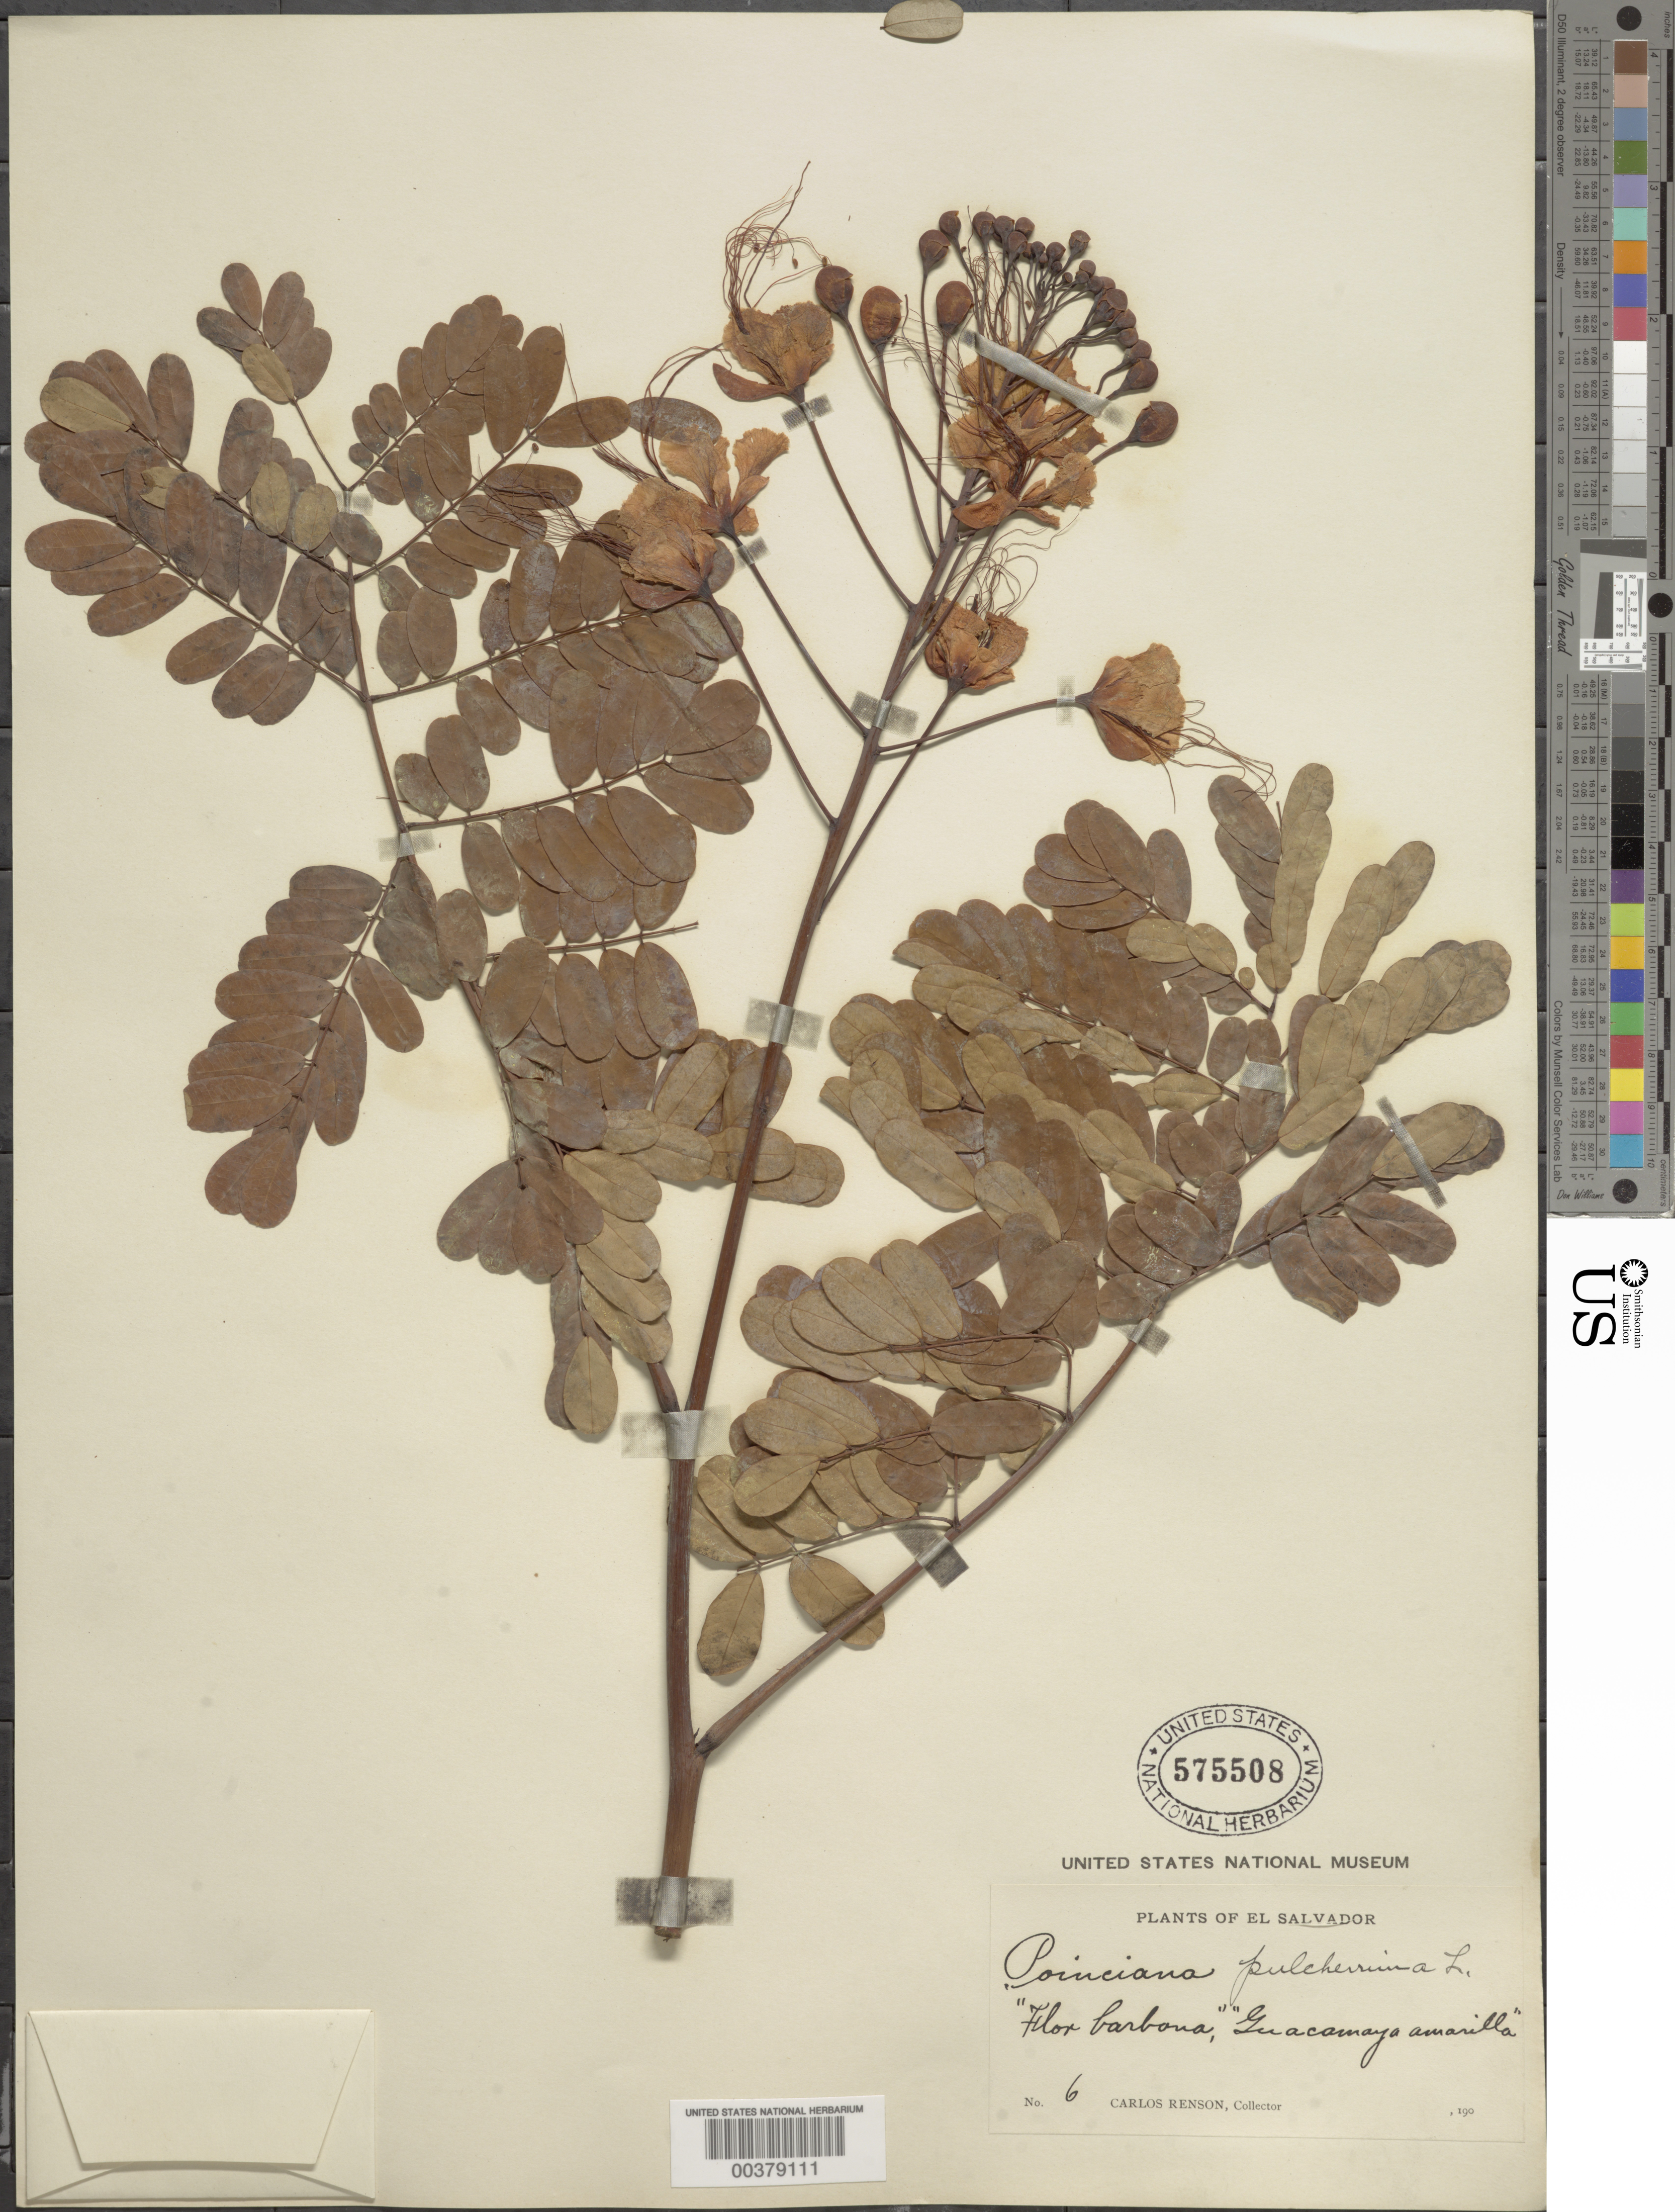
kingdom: Plantae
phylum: Tracheophyta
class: Magnoliopsida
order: Fabales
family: Fabaceae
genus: Caesalpinia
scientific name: Caesalpinia pulcherrima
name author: (L.) Sw.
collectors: C. Renson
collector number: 6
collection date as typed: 190-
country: El Salvador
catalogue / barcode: US 575508